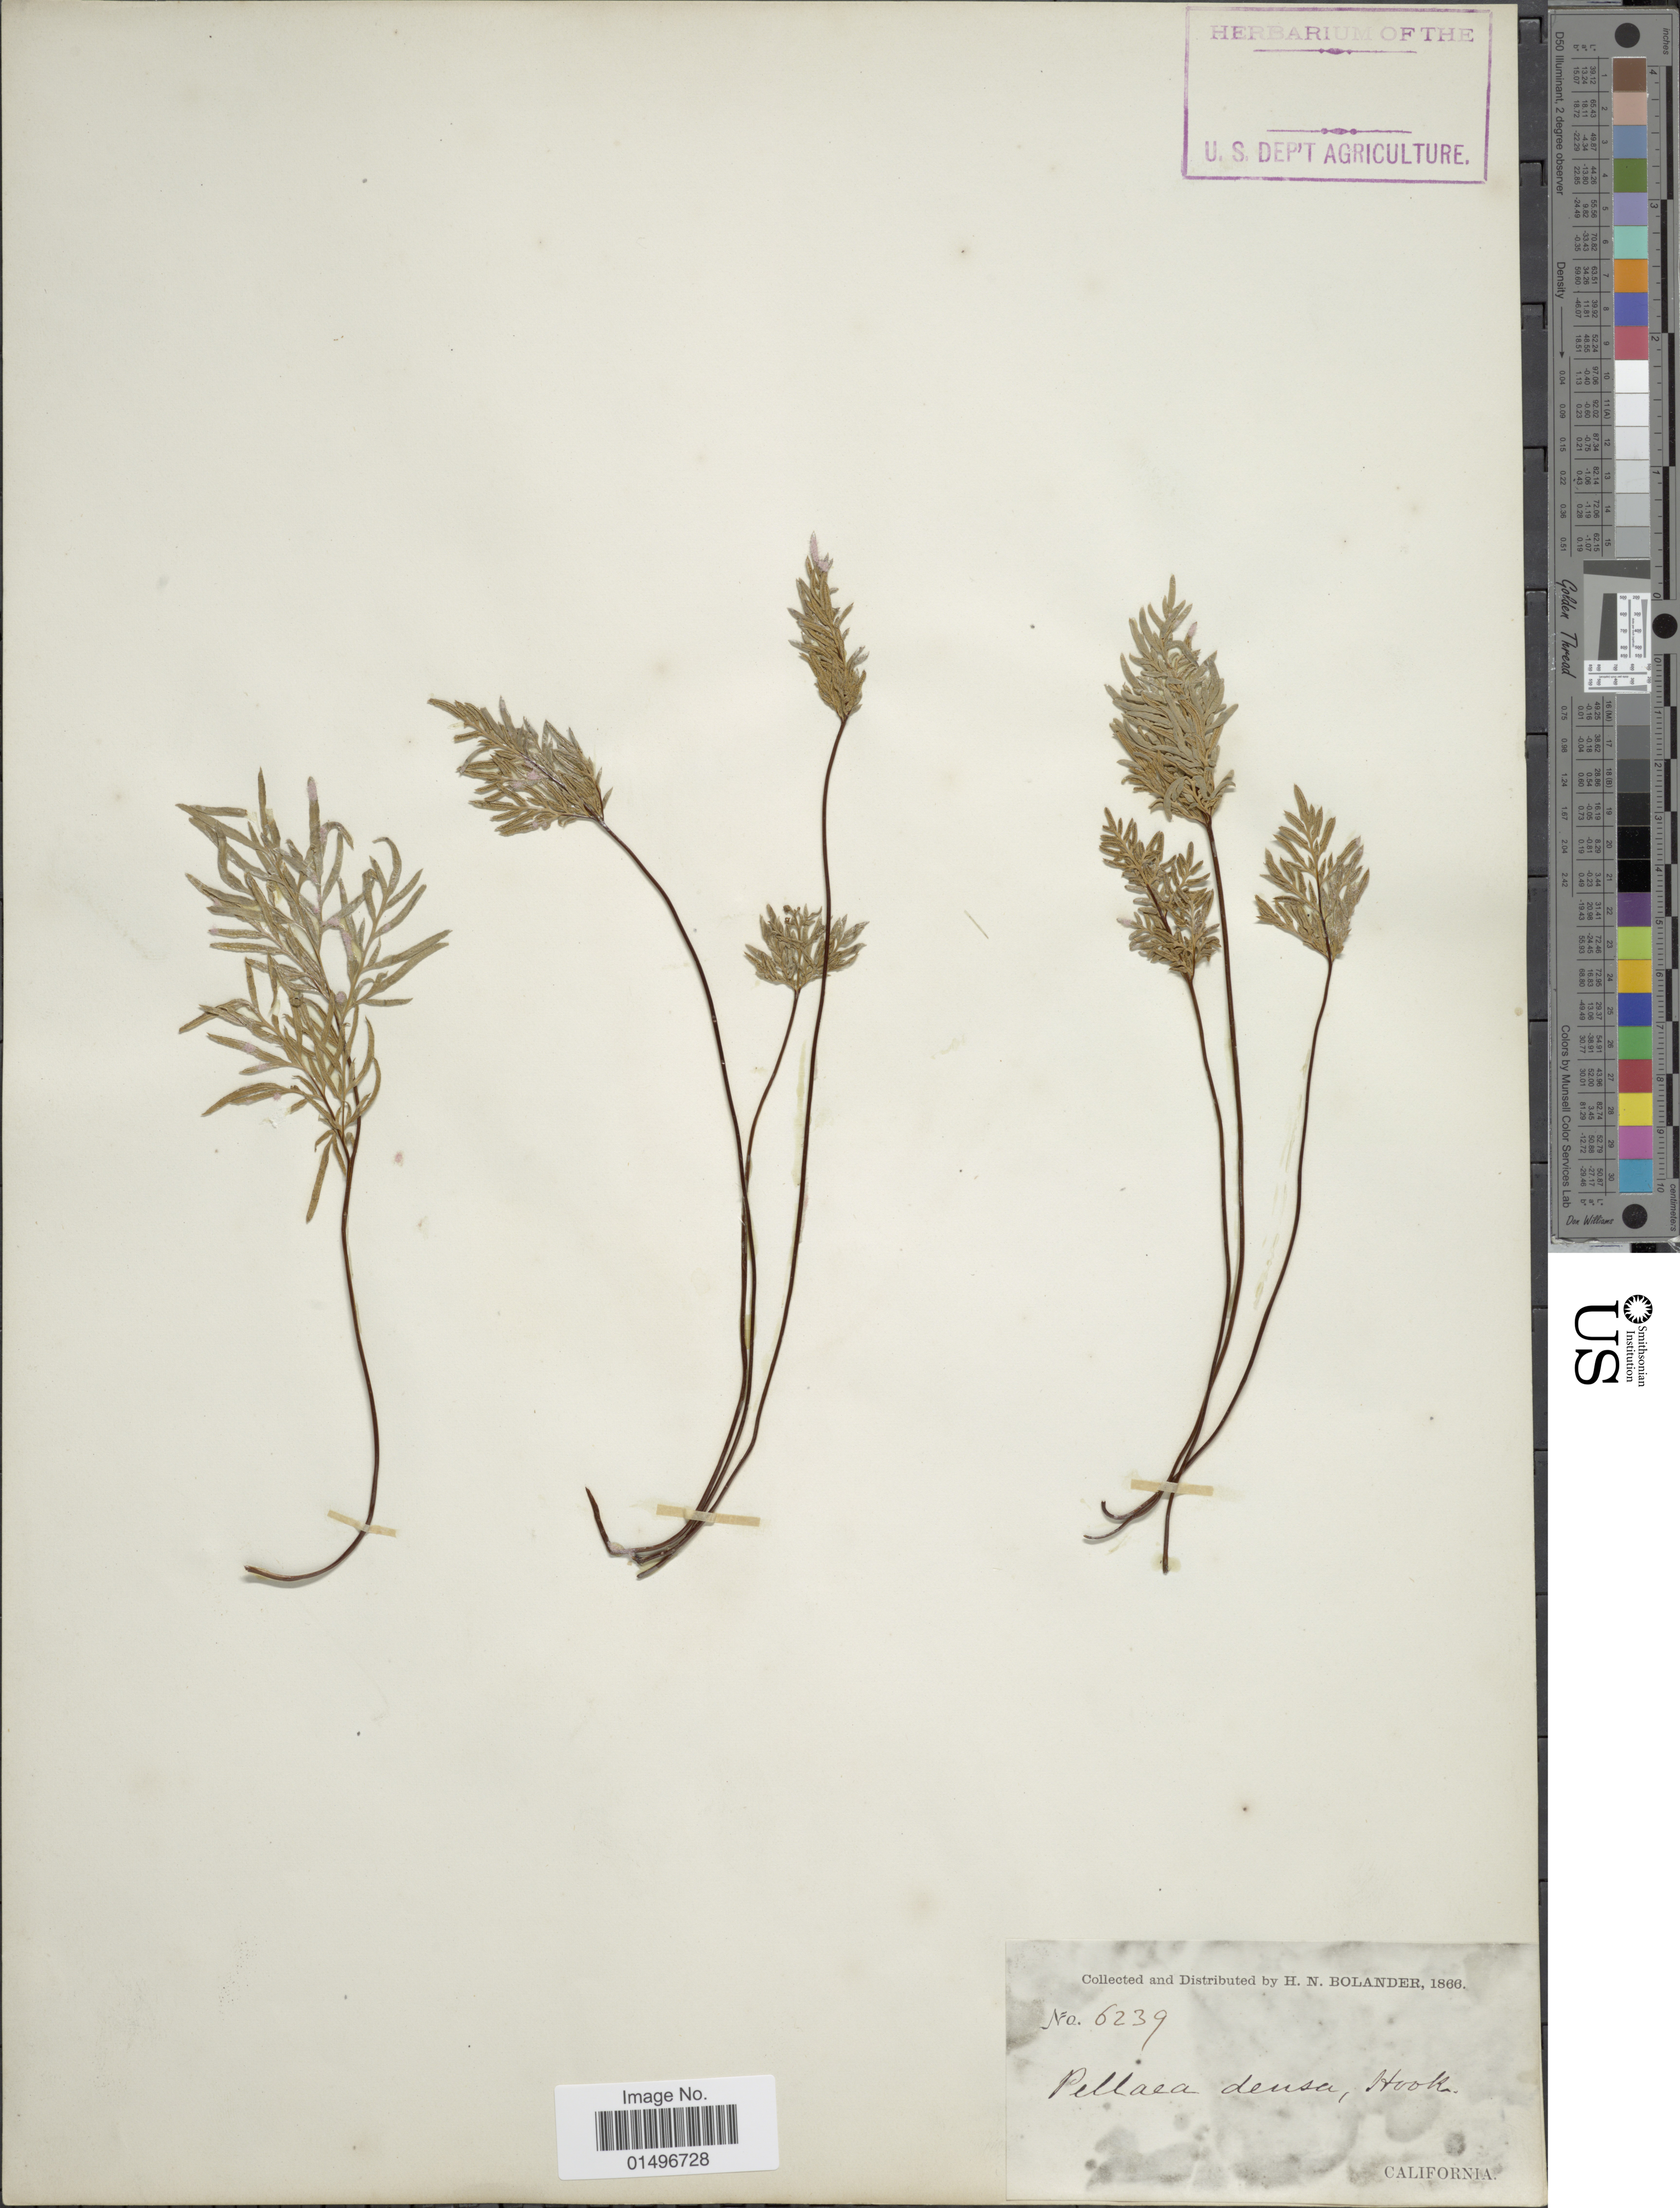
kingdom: Plantae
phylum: Tracheophyta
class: Polypodiopsida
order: Polypodiales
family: Pteridaceae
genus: Aspidotis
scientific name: Aspidotis densa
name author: (Brack.) Lellinger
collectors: H. Bolander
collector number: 6239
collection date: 1866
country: United States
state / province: California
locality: California,